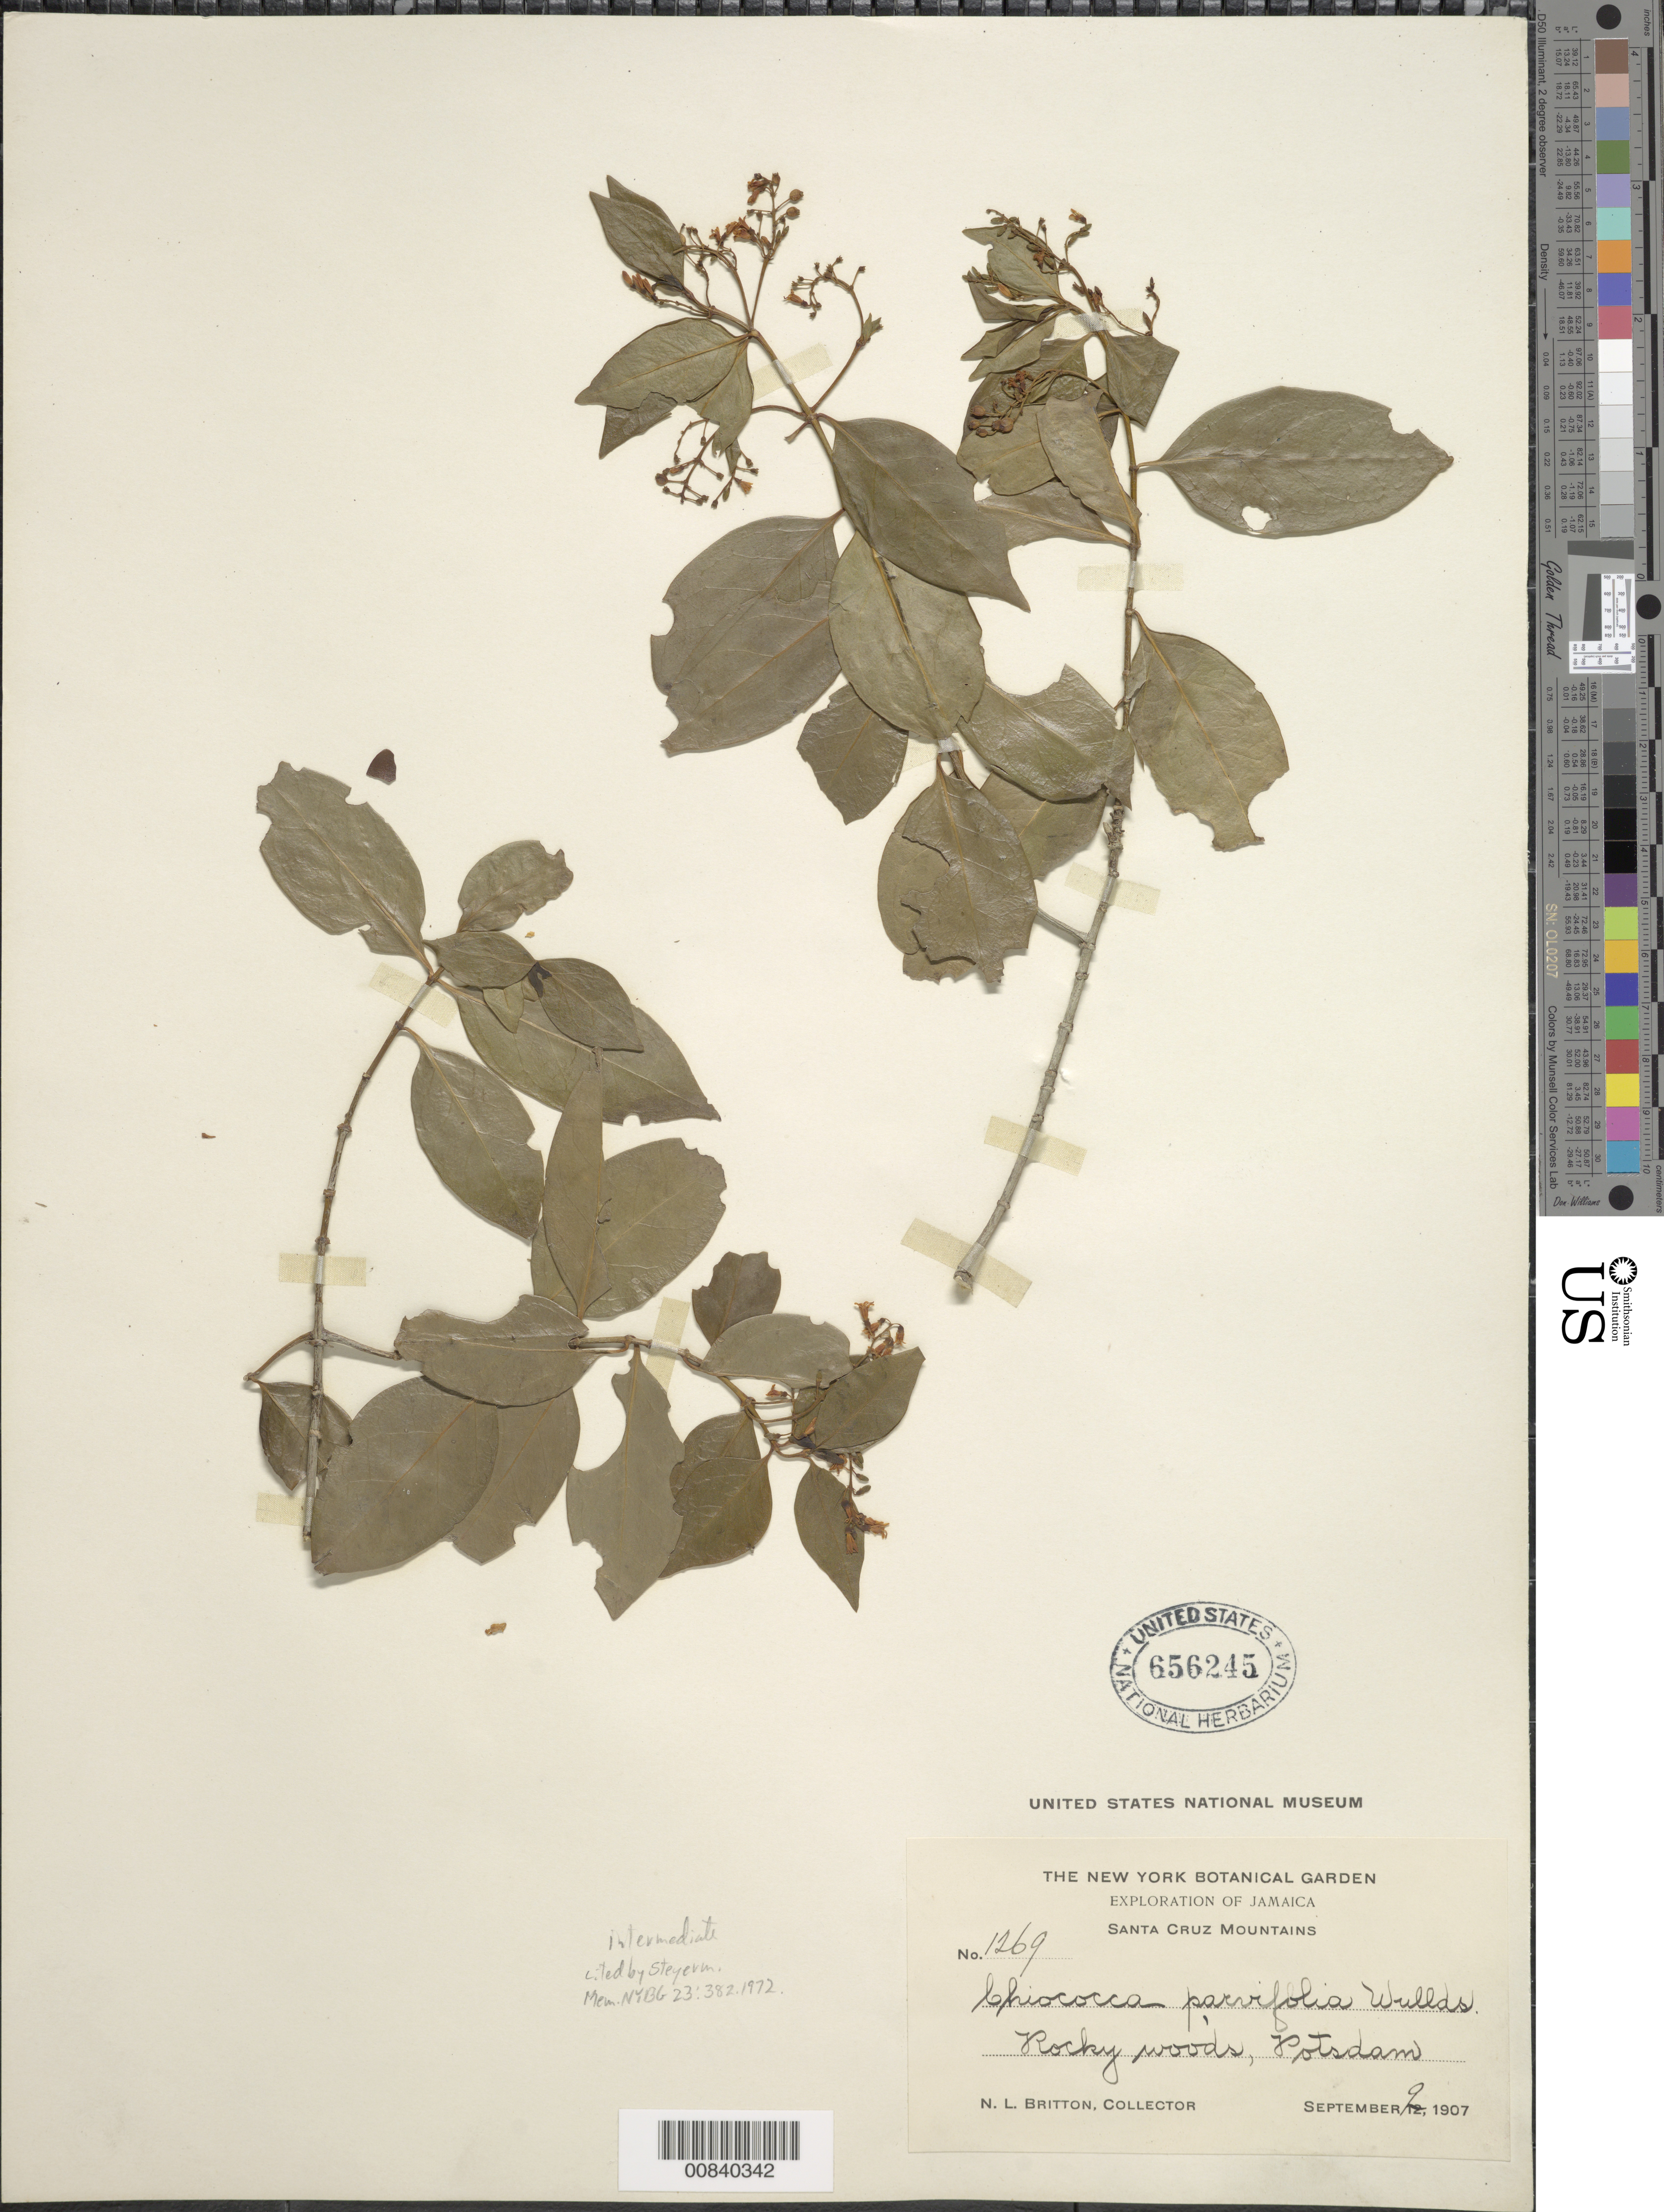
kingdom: Plantae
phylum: Tracheophyta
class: Magnoliopsida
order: Gentianales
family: Rubiaceae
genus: Chiococca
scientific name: Chiococca alba subsp. alba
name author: (L.) Hitchc.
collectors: N. Britton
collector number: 1269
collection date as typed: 09 Sep 1907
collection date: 1907-09-09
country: Jamaica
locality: Santa Cruz Mountains. Potsdam.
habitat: Rocky woods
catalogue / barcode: US 656245